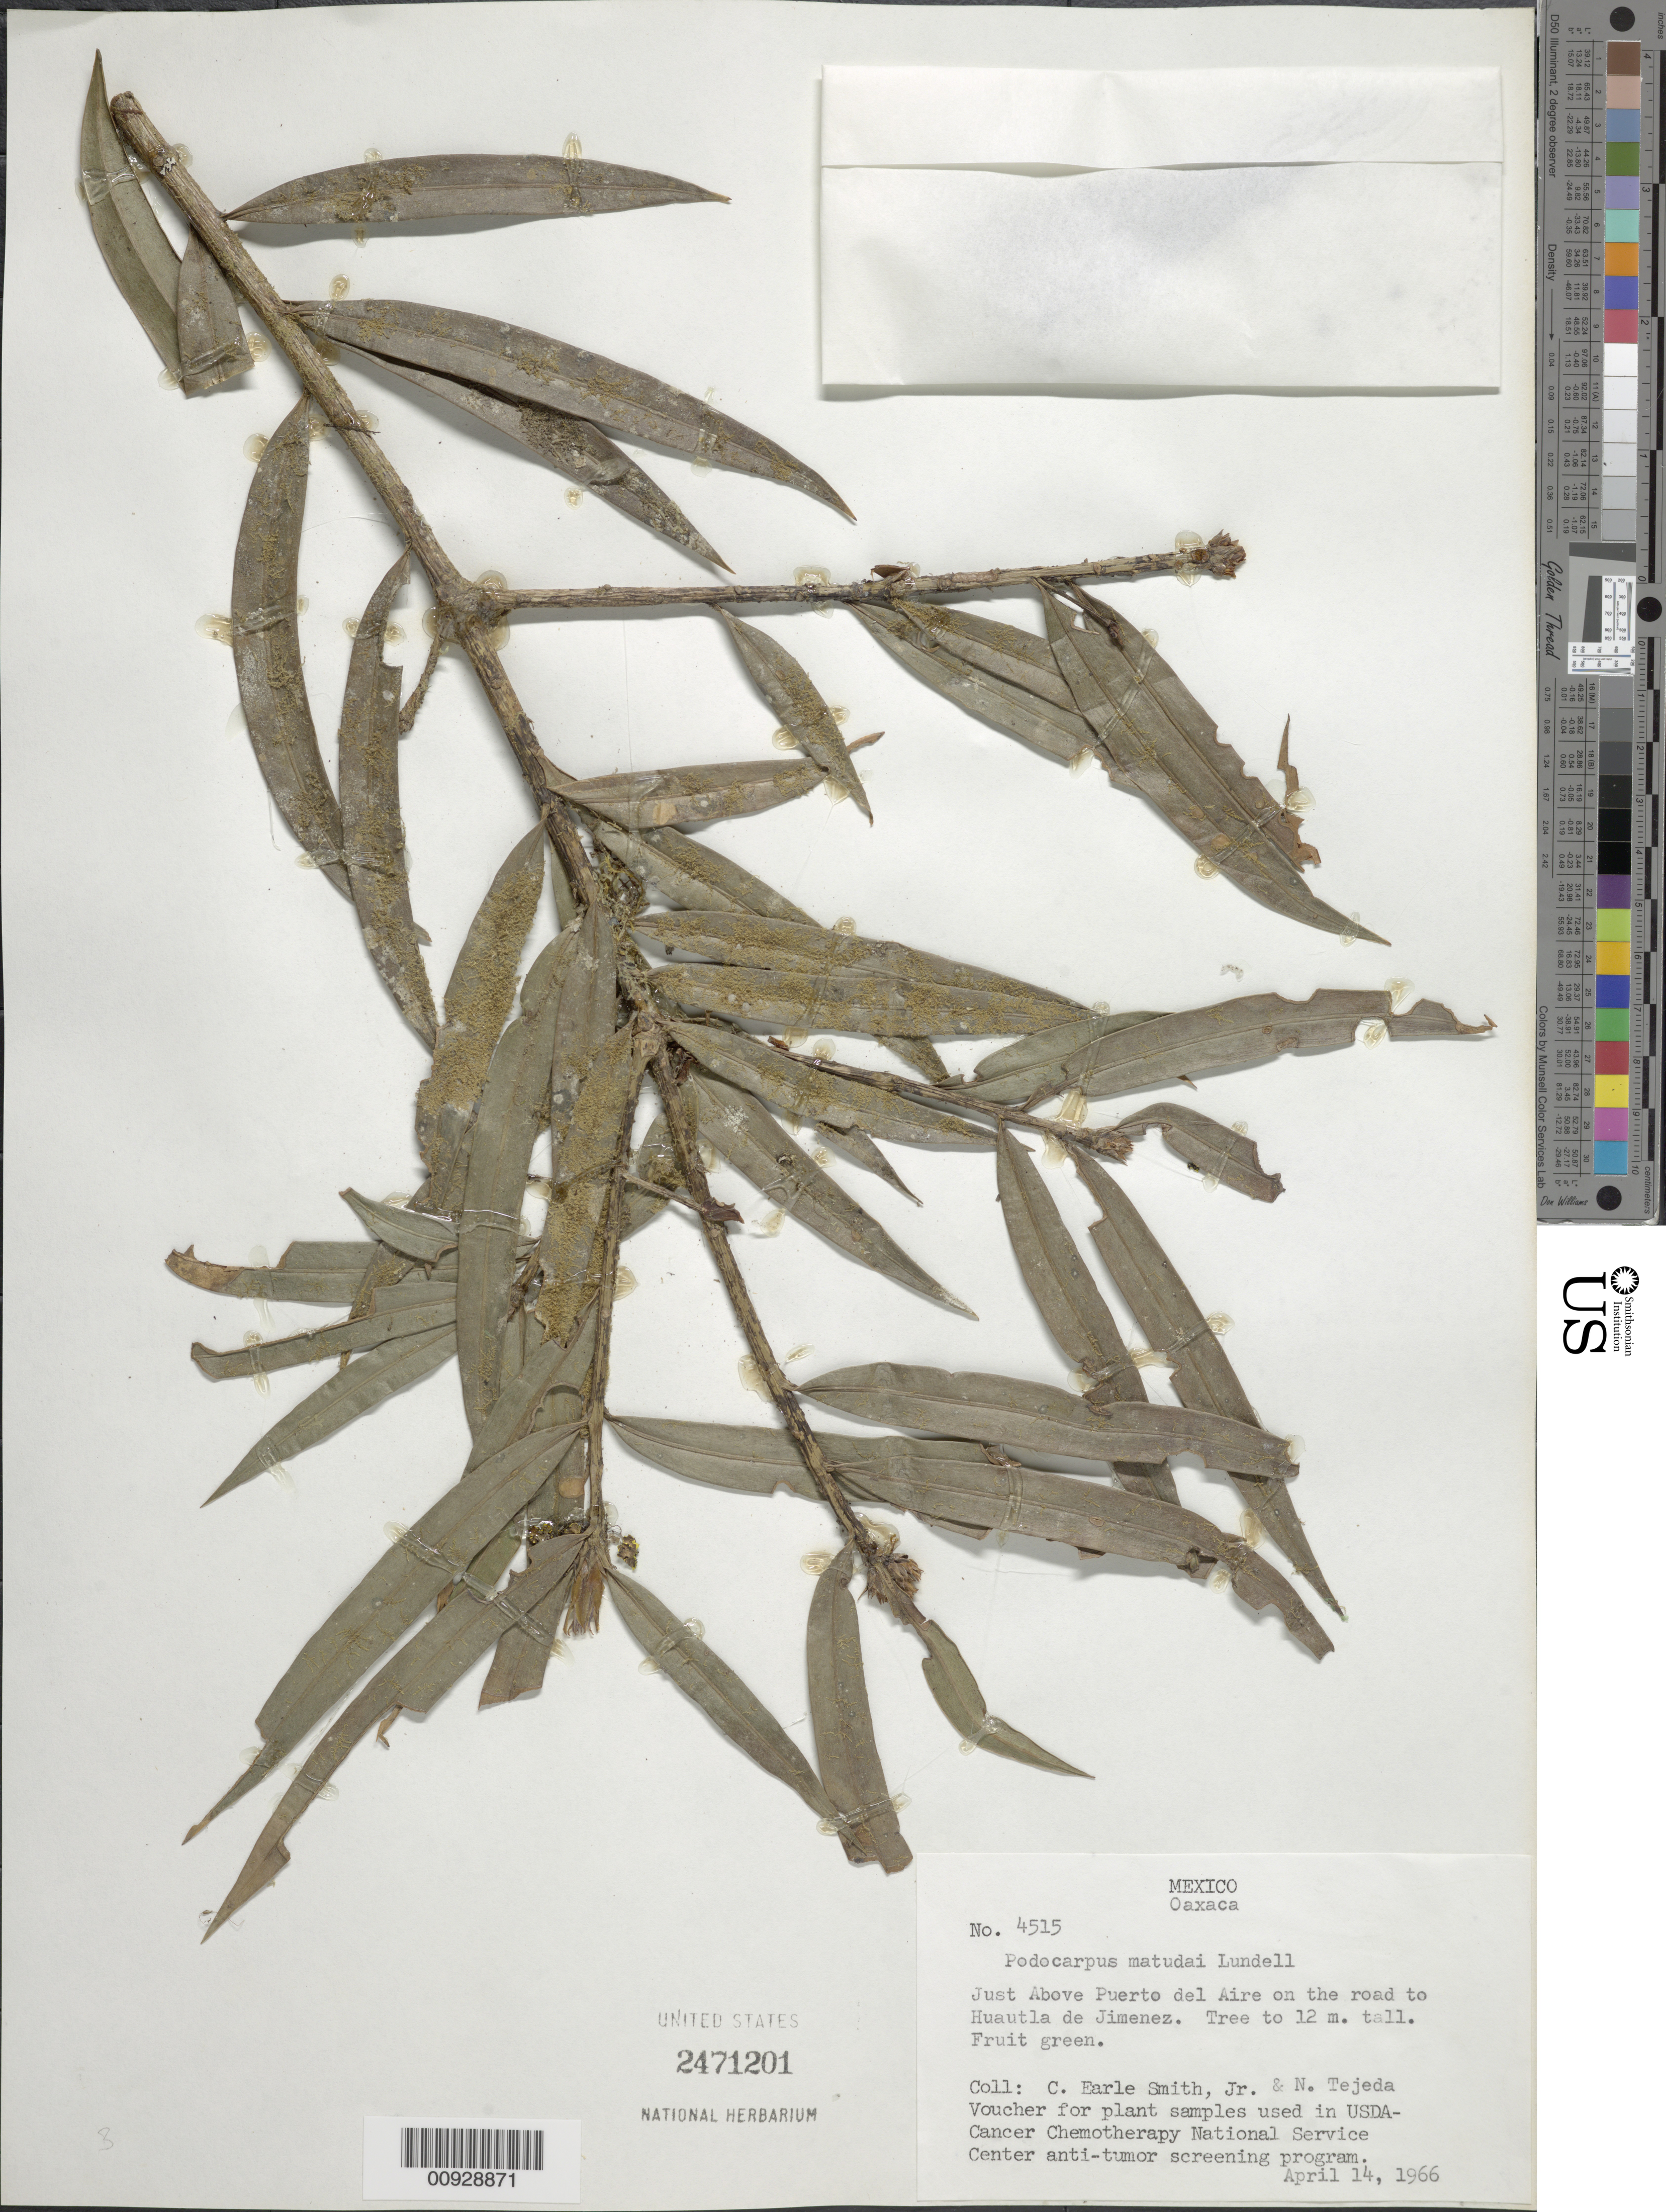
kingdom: Plantae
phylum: Tracheophyta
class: Pinopsida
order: Pinales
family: Podocarpaceae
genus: Podocarpus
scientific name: Podocarpus reichei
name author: J. Buchholz & N.E. Gray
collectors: C. E. Smith Jr. & N. Tejeda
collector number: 4515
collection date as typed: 14 Apr 1966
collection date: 1966-04-14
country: Mexico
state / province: Oaxaca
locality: Just above Puerto del Aire on the road to Huautla de Jiménez.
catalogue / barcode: US 2471201